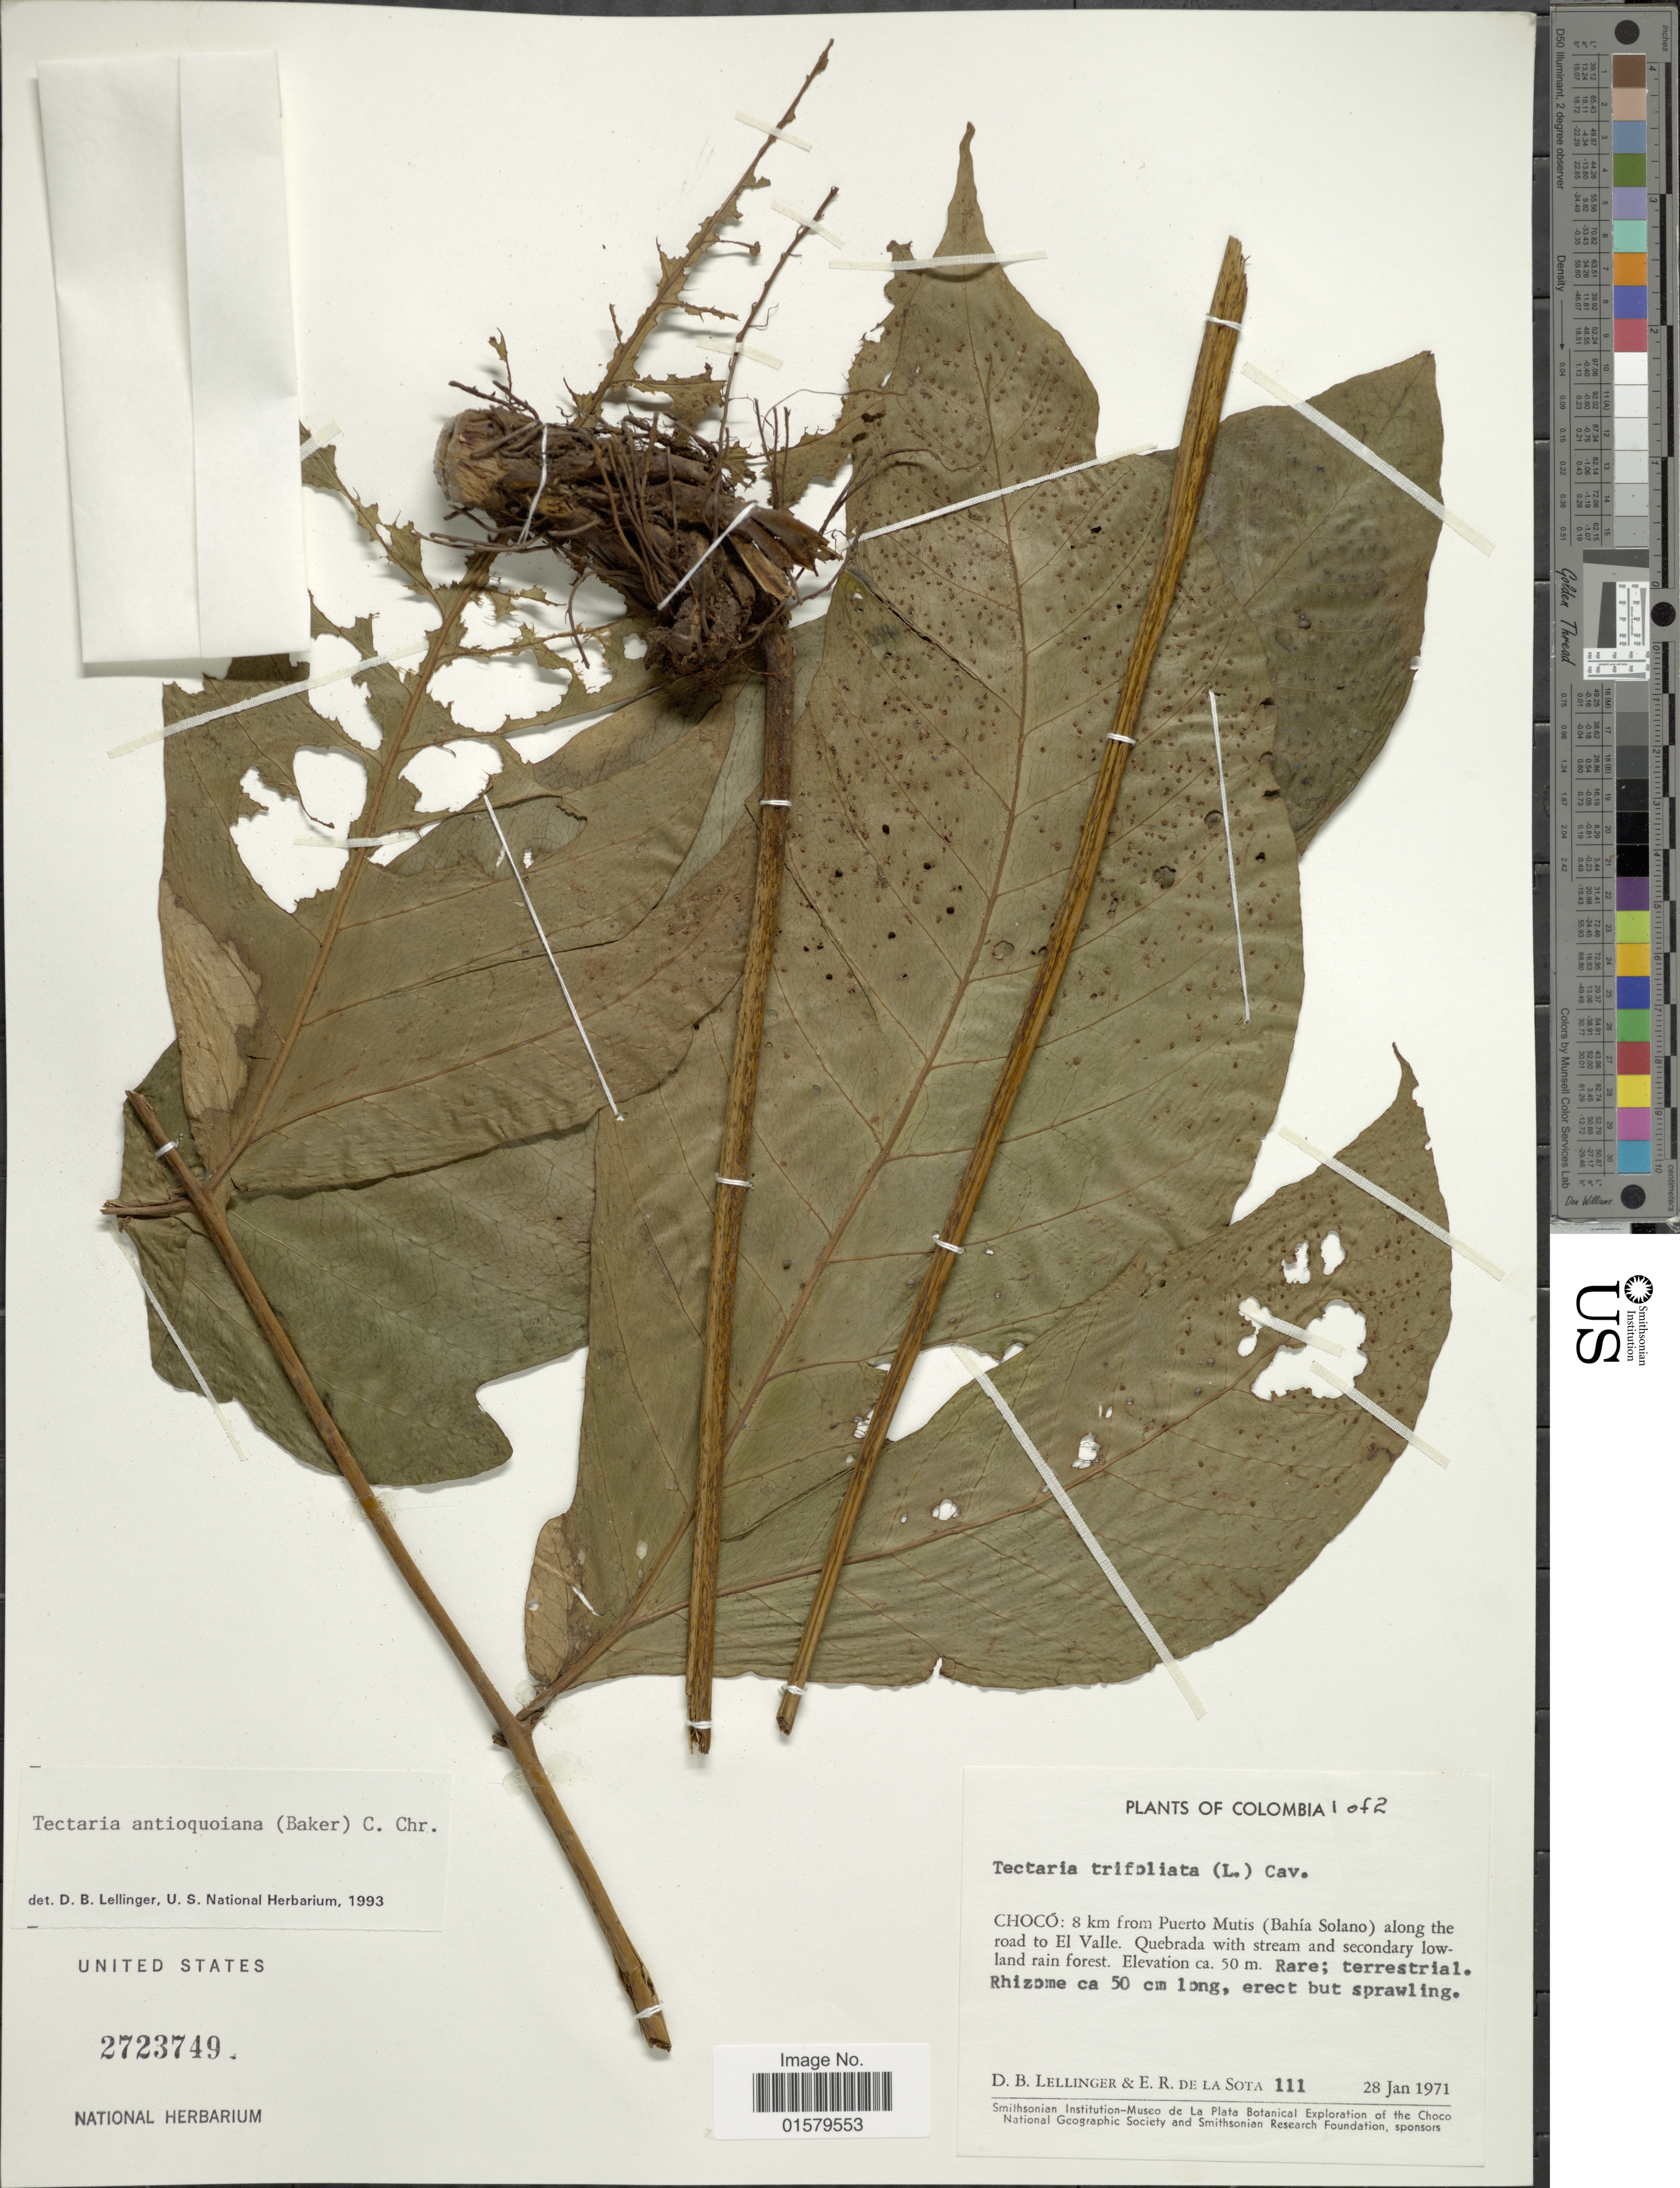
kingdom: Plantae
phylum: Tracheophyta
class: Polypodiopsida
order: Polypodiales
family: Tectariaceae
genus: Tectaria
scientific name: Tectaria antioquiana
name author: (Baker) C. Chr.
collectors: D. B. Lellinger & E. R. de la Sota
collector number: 111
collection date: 1971-01-28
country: Colombia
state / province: Chocó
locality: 8 km from Puerto Mutis (Bahia Solano) along the road to El Valle. Quebrada with stream and secondary lowland rain forest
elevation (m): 50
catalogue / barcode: US 2723749